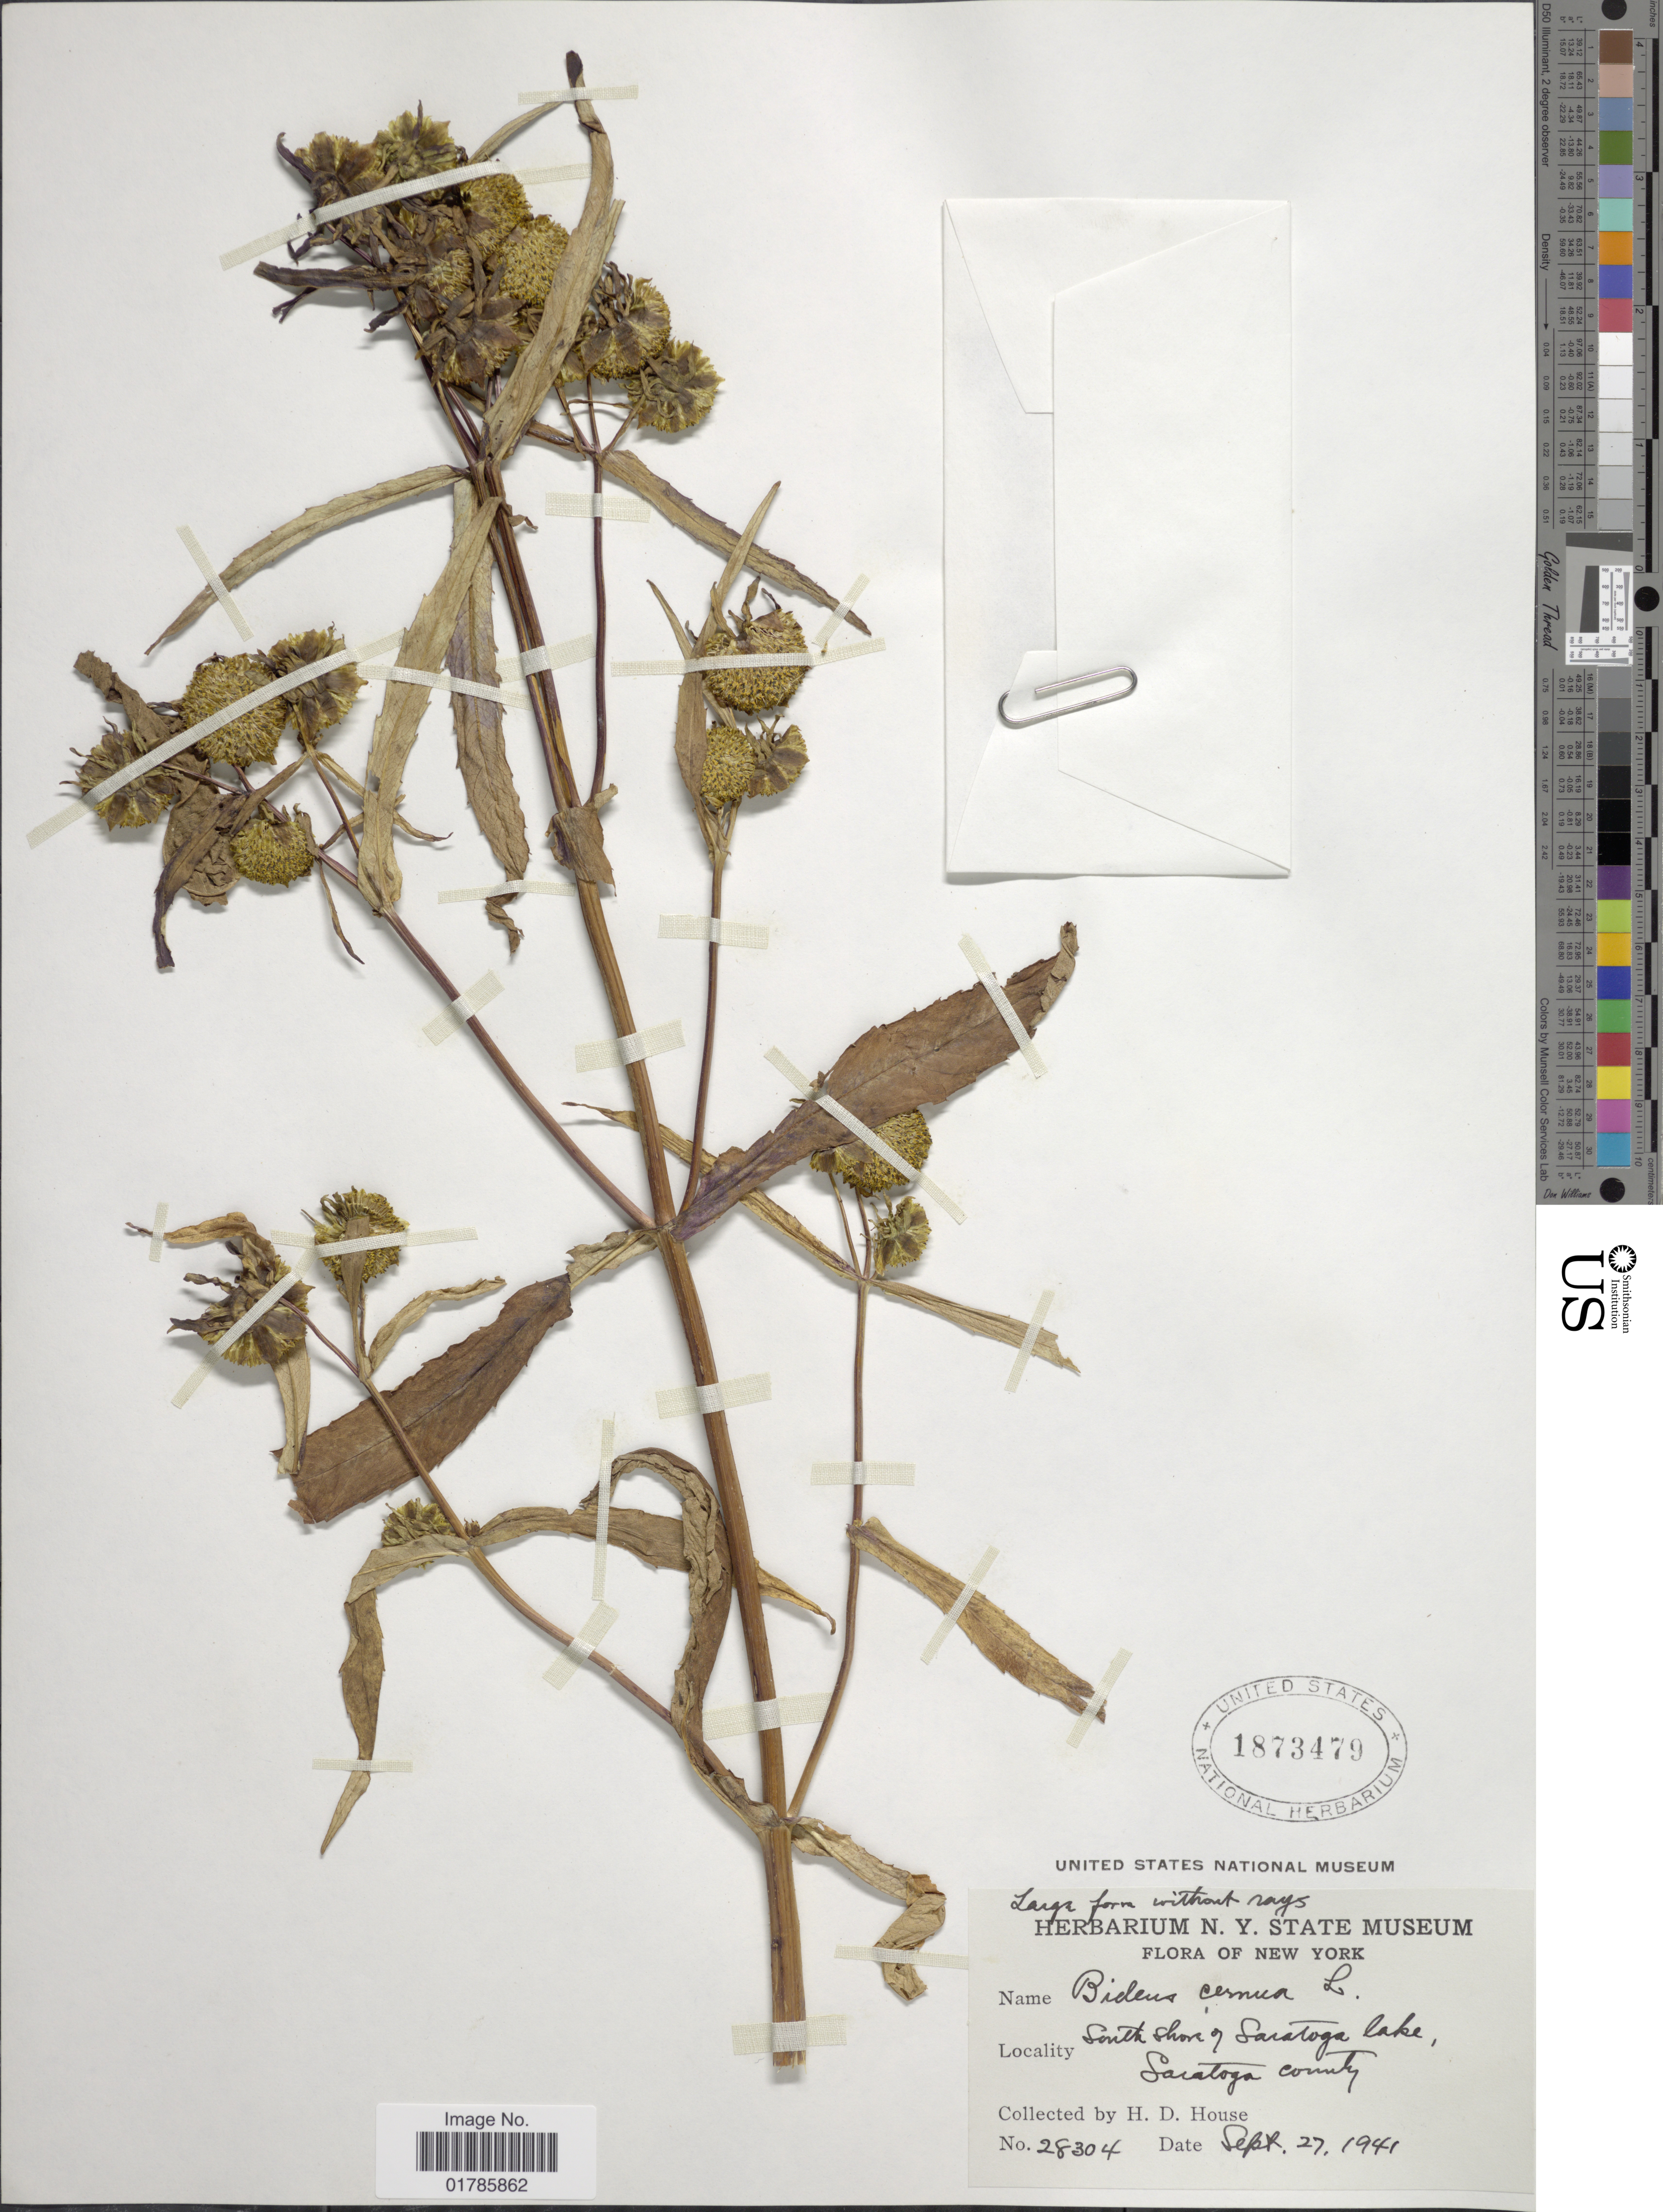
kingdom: Plantae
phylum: Tracheophyta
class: Magnoliopsida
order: Asterales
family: Asteraceae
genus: Bidens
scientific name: Bidens cernua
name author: L.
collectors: H. D. House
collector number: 28304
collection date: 1941-09-27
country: United States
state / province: New York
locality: South shore of Saratoga lake, Saratoga county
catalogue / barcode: US 1873479